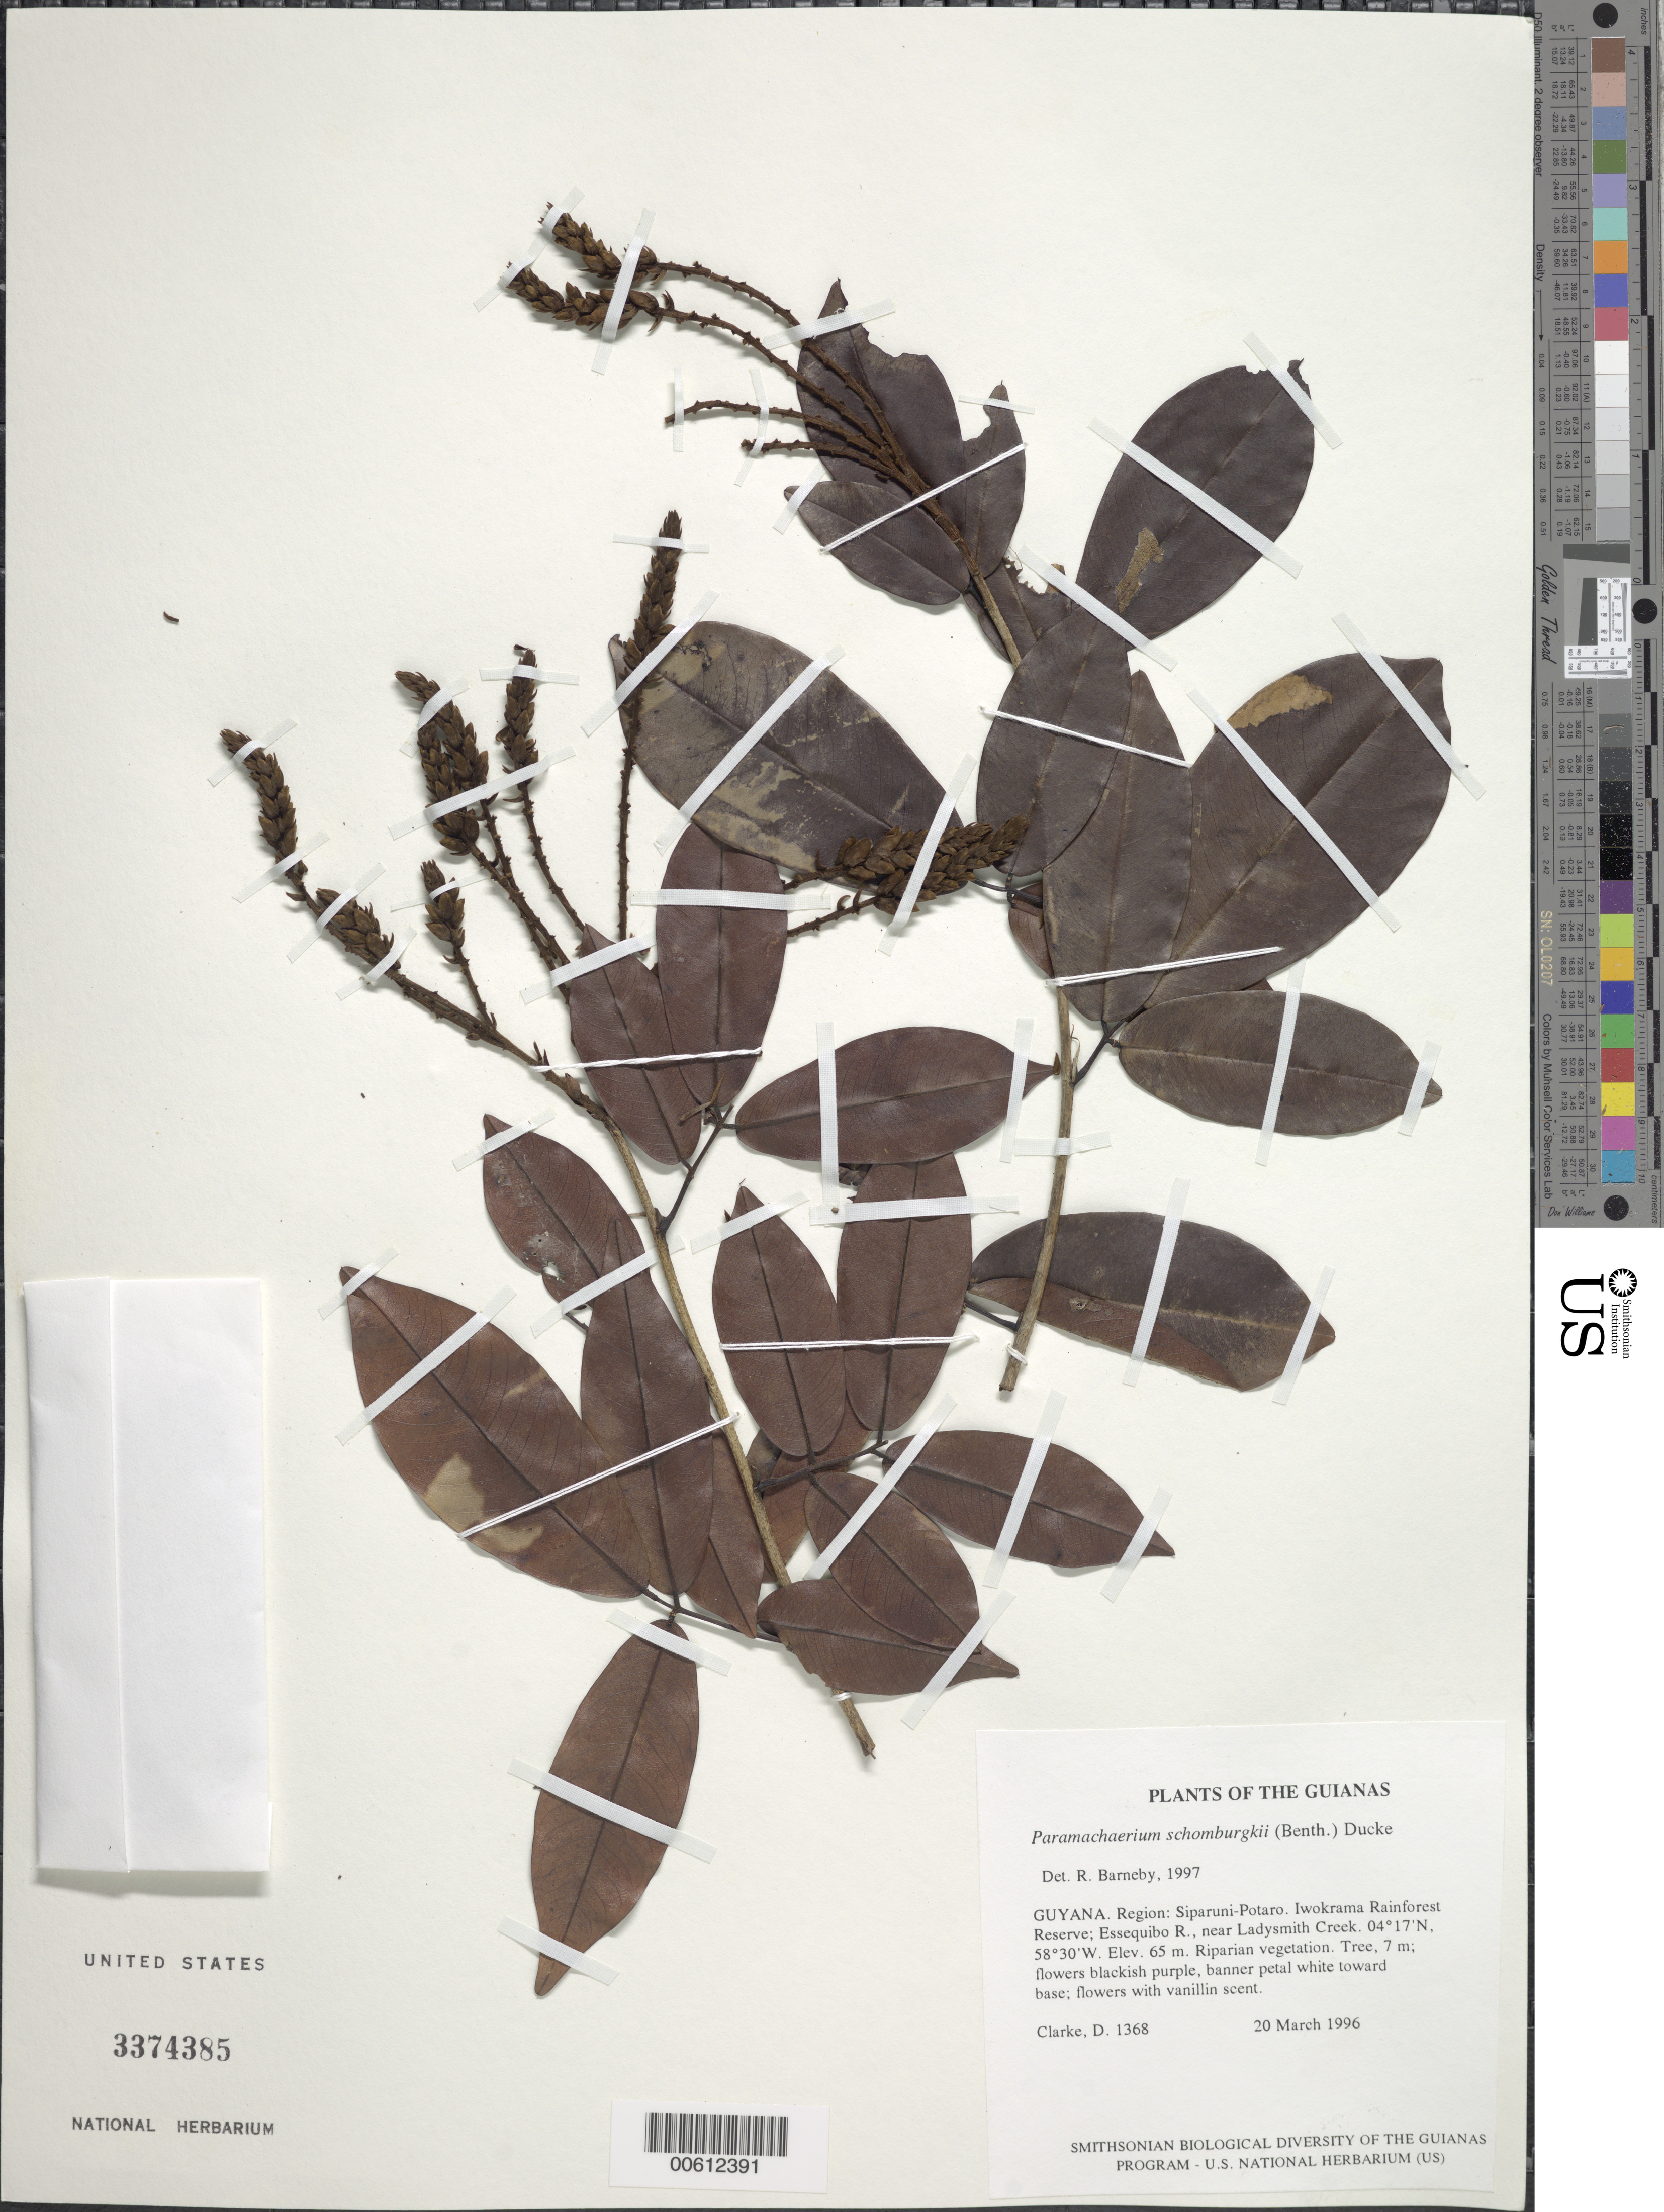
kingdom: Plantae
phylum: Tracheophyta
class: Magnoliopsida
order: Fabales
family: Fabaceae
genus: Paramachaerium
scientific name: Paramachaerium schomburgkii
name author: (Benth.) Ducke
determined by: Barneby, Rupert C., (NY)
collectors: H. D. Clarke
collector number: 1368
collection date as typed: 20 March 1996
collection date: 1996-03-20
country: Guyana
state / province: Potaro-Siparuni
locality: Iwokrama Rainforest Reserve; Essequibo R., near Ladysmith Creek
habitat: Riparian vegetation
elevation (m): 65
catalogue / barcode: US 3374385